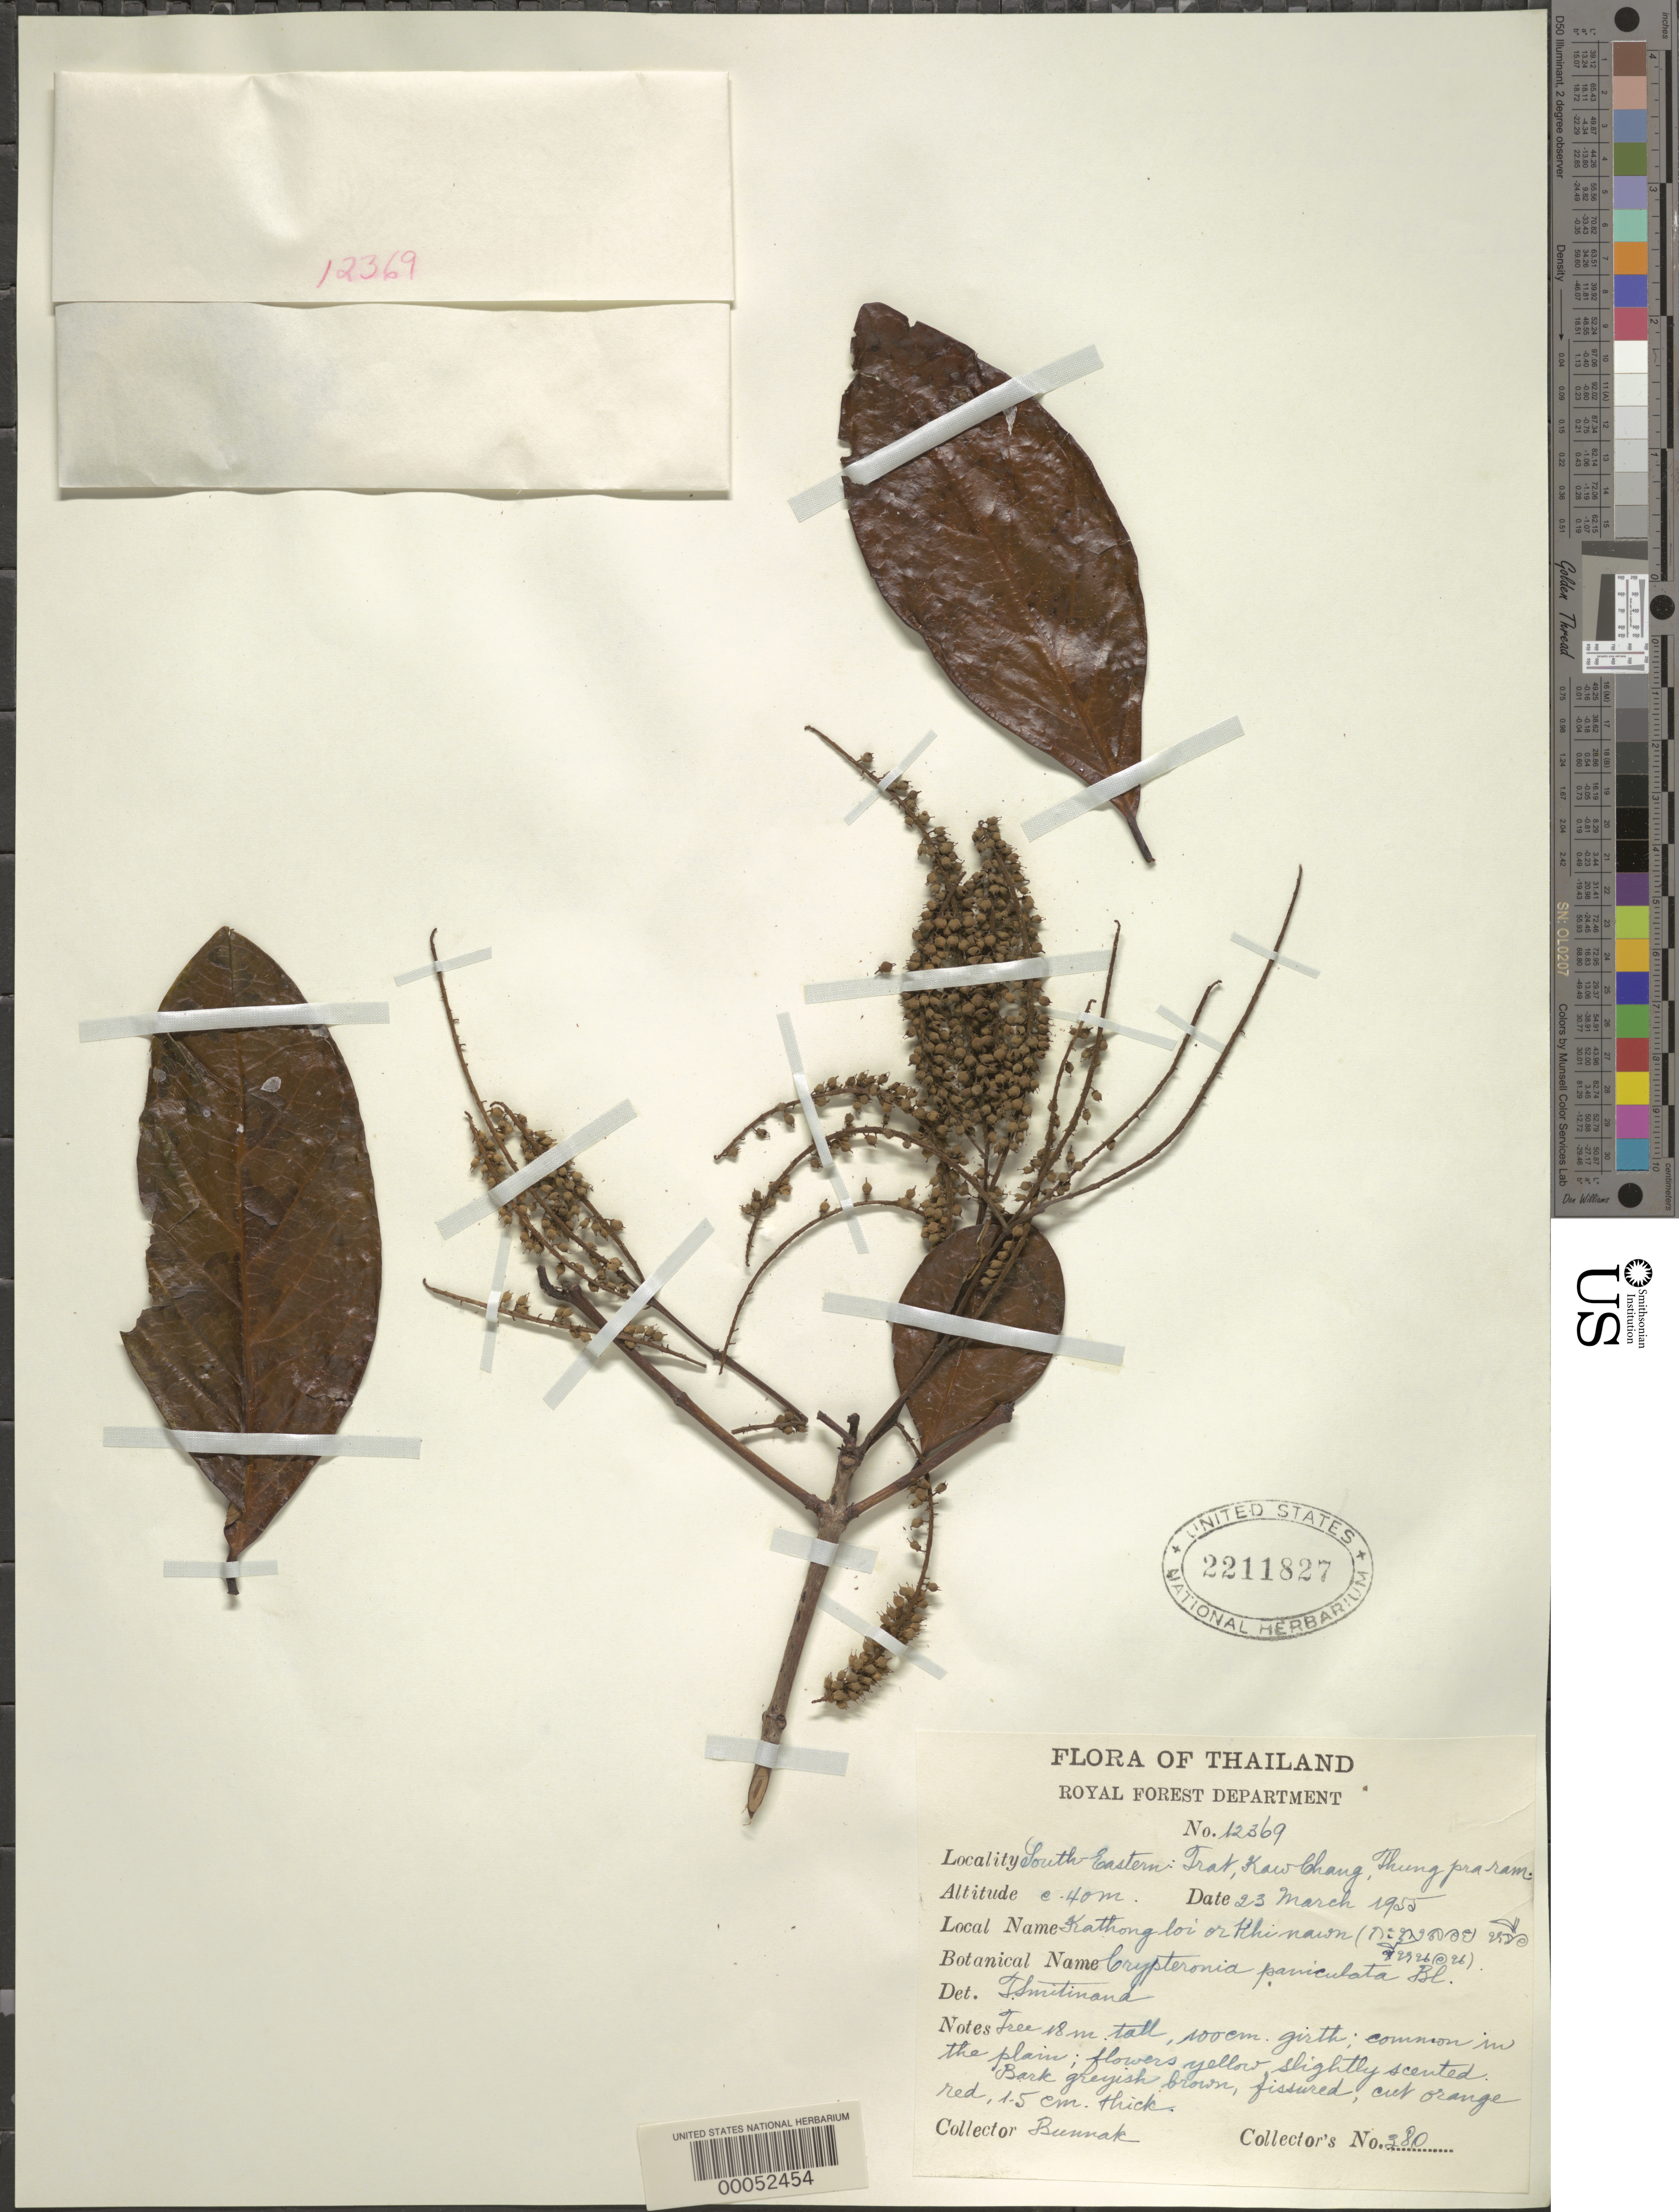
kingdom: Plantae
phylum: Tracheophyta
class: Magnoliopsida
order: Myrtales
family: Crypteroniaceae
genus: Crypteronia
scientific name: Crypteronia paniculata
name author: Blume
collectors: -. Bunnak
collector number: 380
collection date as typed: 23 Mar 1955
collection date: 1955-03-23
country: Thailand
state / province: Trat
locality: Se trat, kaw chang, thung pra ram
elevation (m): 40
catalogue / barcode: US 2211827